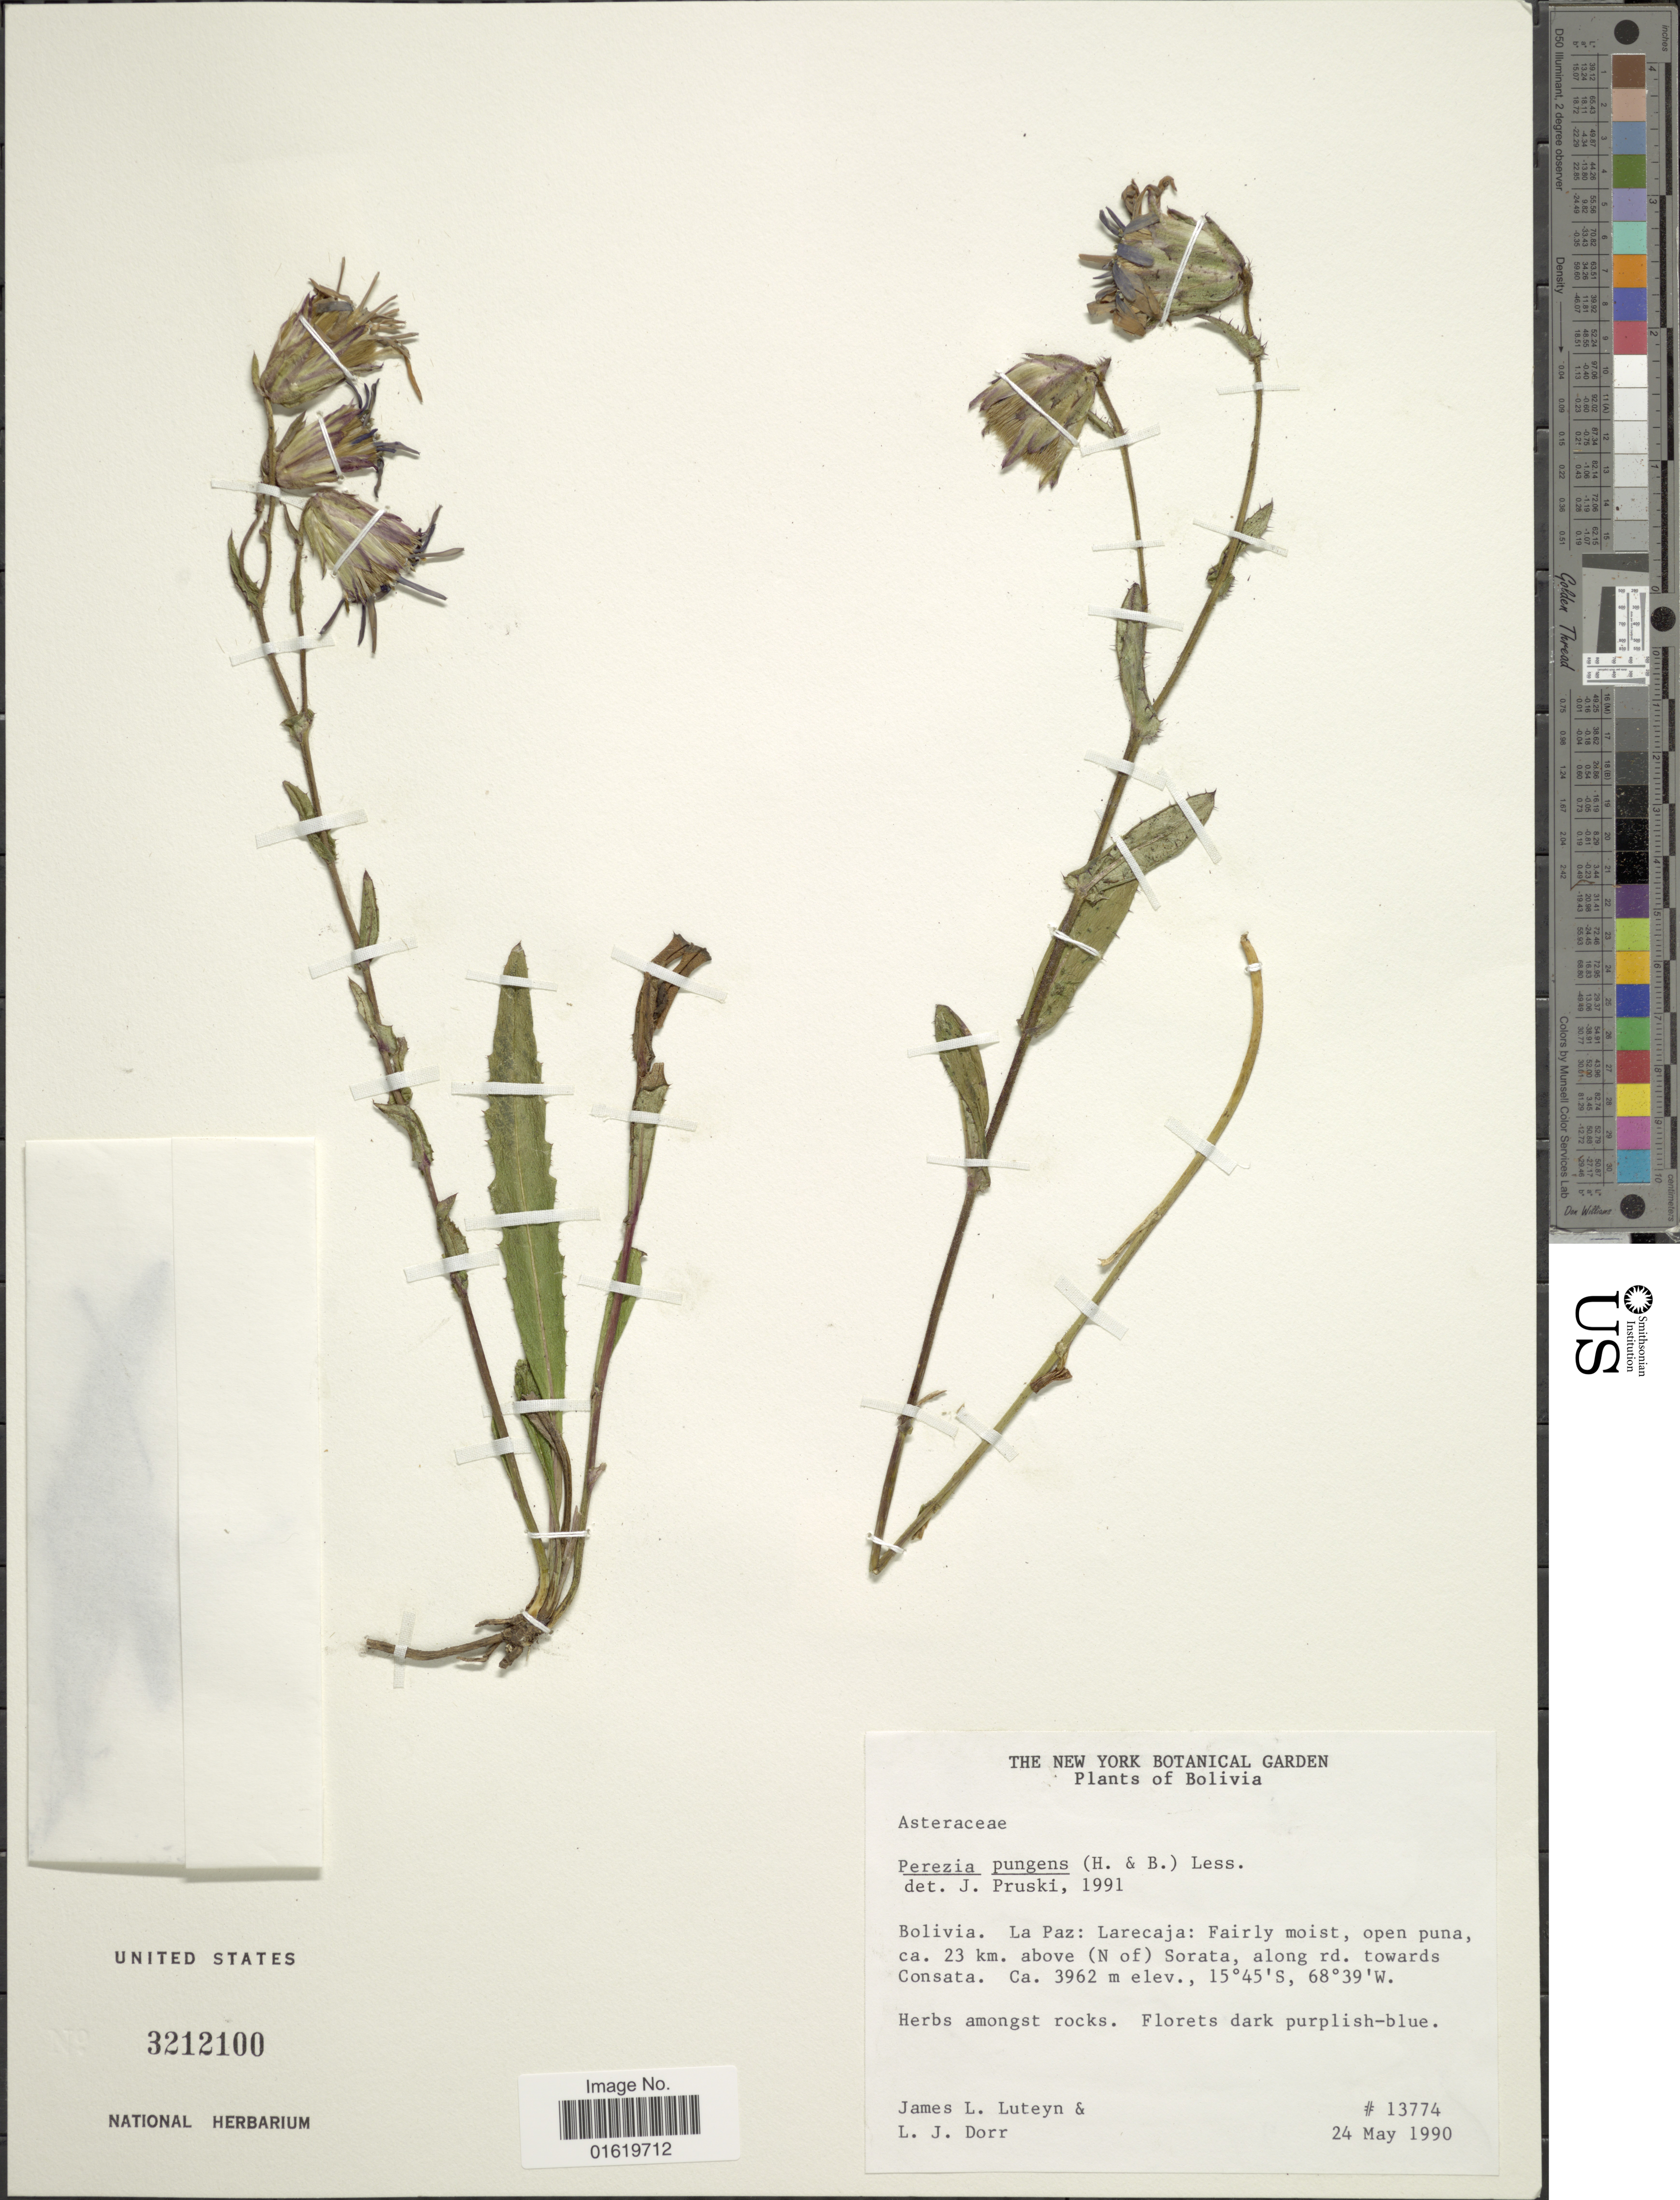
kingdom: Plantae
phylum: Tracheophyta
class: Magnoliopsida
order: Asterales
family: Asteraceae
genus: Perezia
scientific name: Perezia pungens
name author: (Humb. & Bonpl.) Less.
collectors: J. L. Luteyn & L. J. Dorr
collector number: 13774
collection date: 1990-05-24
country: Bolivia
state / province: La Paz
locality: La Paz: Larecaja: fairly moist, open puna, ca. 23 km. above (N of) Sorata, along rd. towards Consata.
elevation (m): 3962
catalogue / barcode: US 3212100